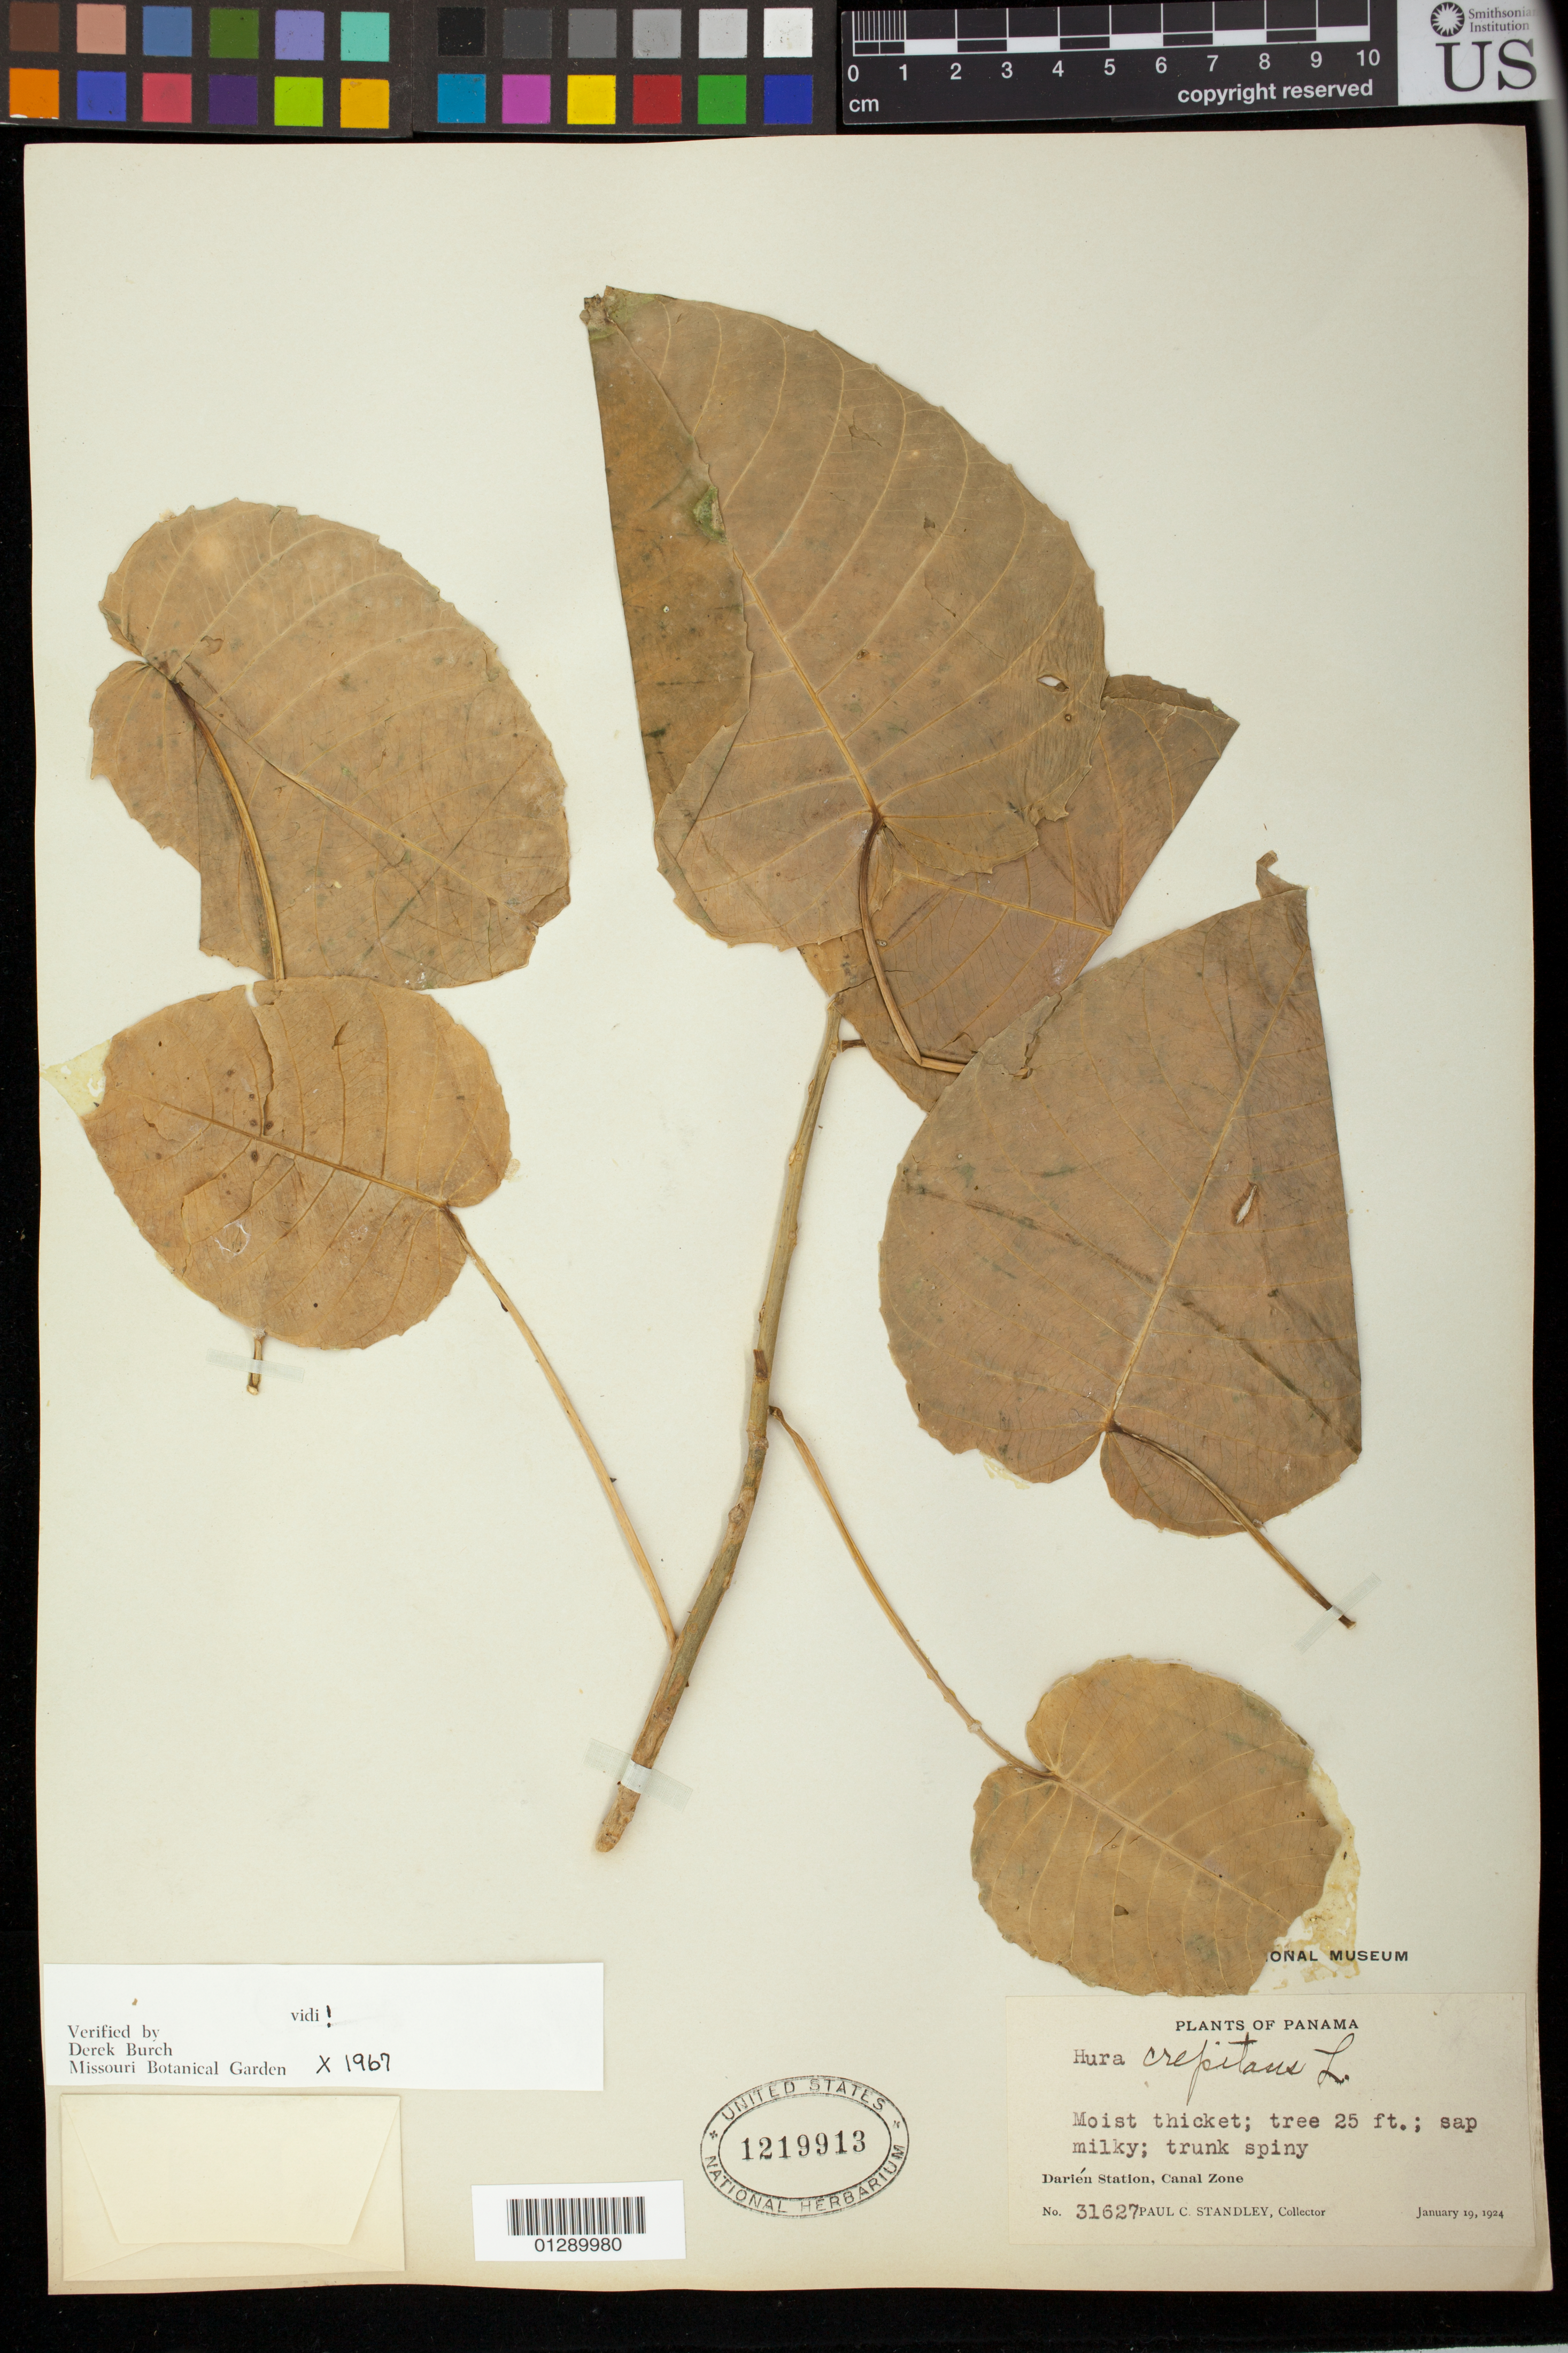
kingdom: Plantae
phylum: Tracheophyta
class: Magnoliopsida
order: Malpighiales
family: Euphorbiaceae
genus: Hura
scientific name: Hura crepitans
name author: L.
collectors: P. C. Standley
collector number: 31627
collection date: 1924-01-19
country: Panama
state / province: Darién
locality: Canal Zone. Darien Station.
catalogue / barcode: US 1219913